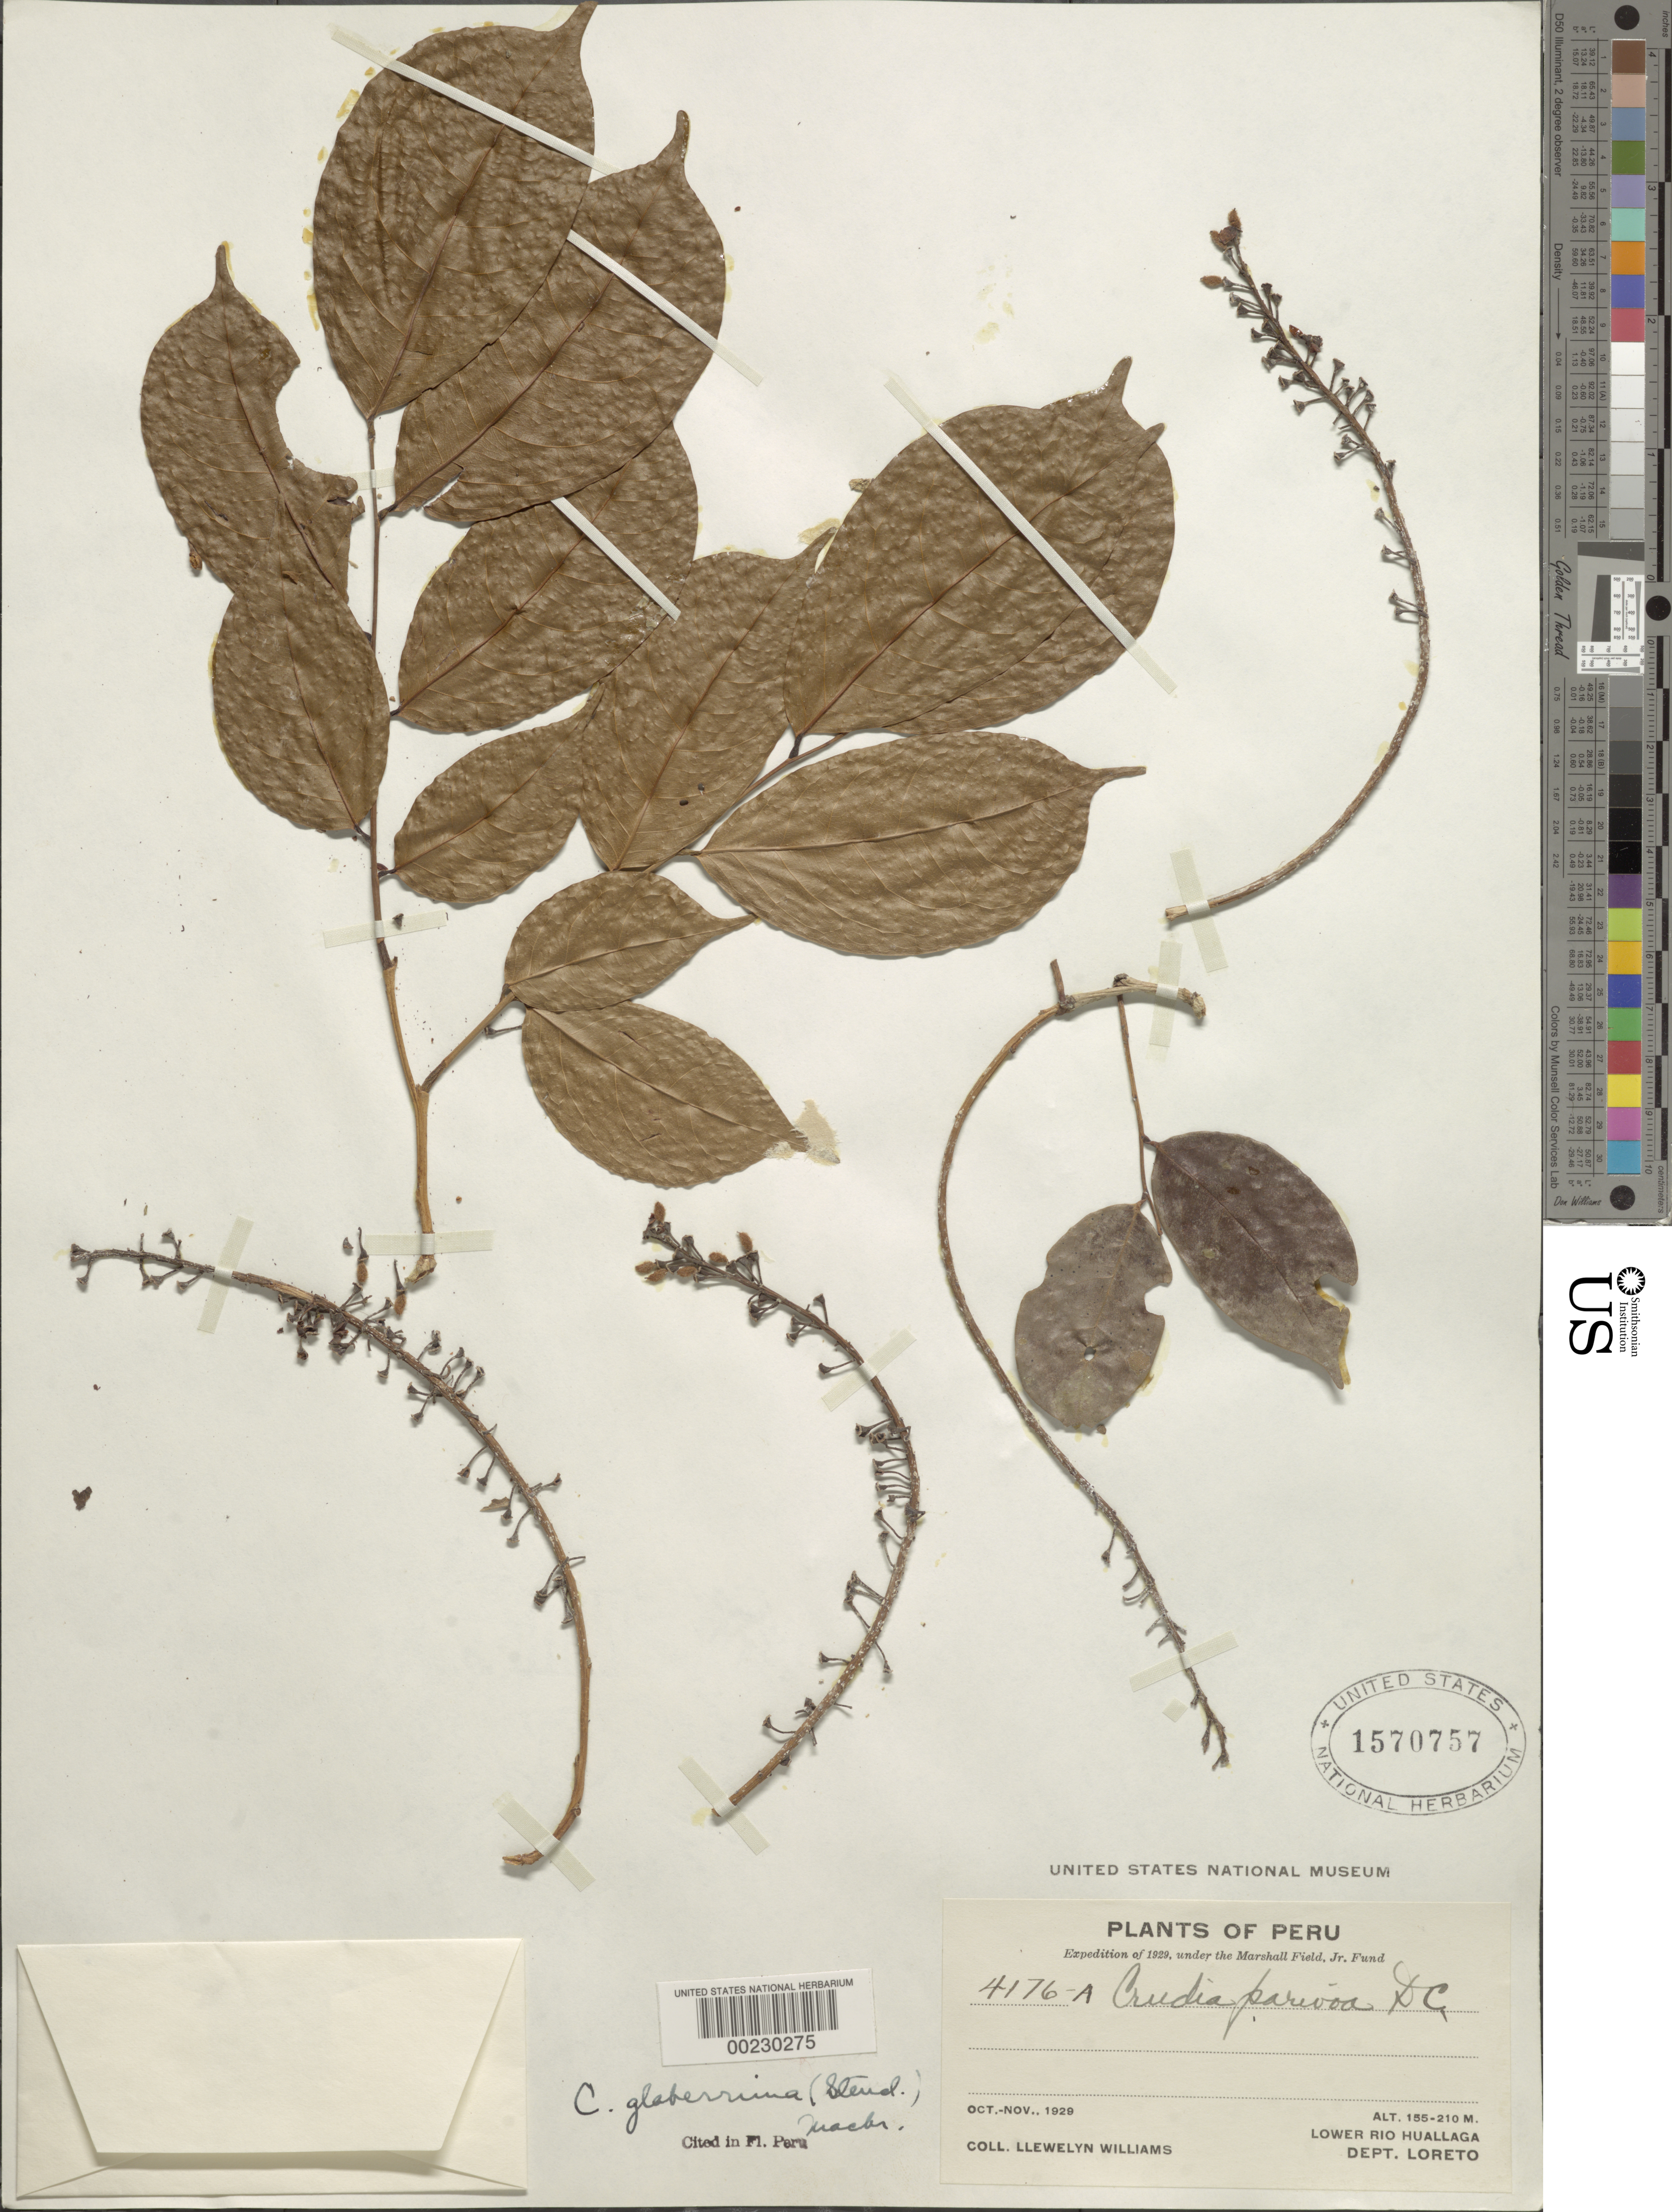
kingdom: Plantae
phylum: Tracheophyta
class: Magnoliopsida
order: Fabales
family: Fabaceae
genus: Crudia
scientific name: Crudia glaberrima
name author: (Steud.) J.F. Macbr.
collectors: Ll. Williams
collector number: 4176-a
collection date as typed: Oct 1929 to -- Nov 1929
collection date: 1929-10/1929-11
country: Peru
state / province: Loreto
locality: Lower rio huallaga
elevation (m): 155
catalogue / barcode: US 1570757